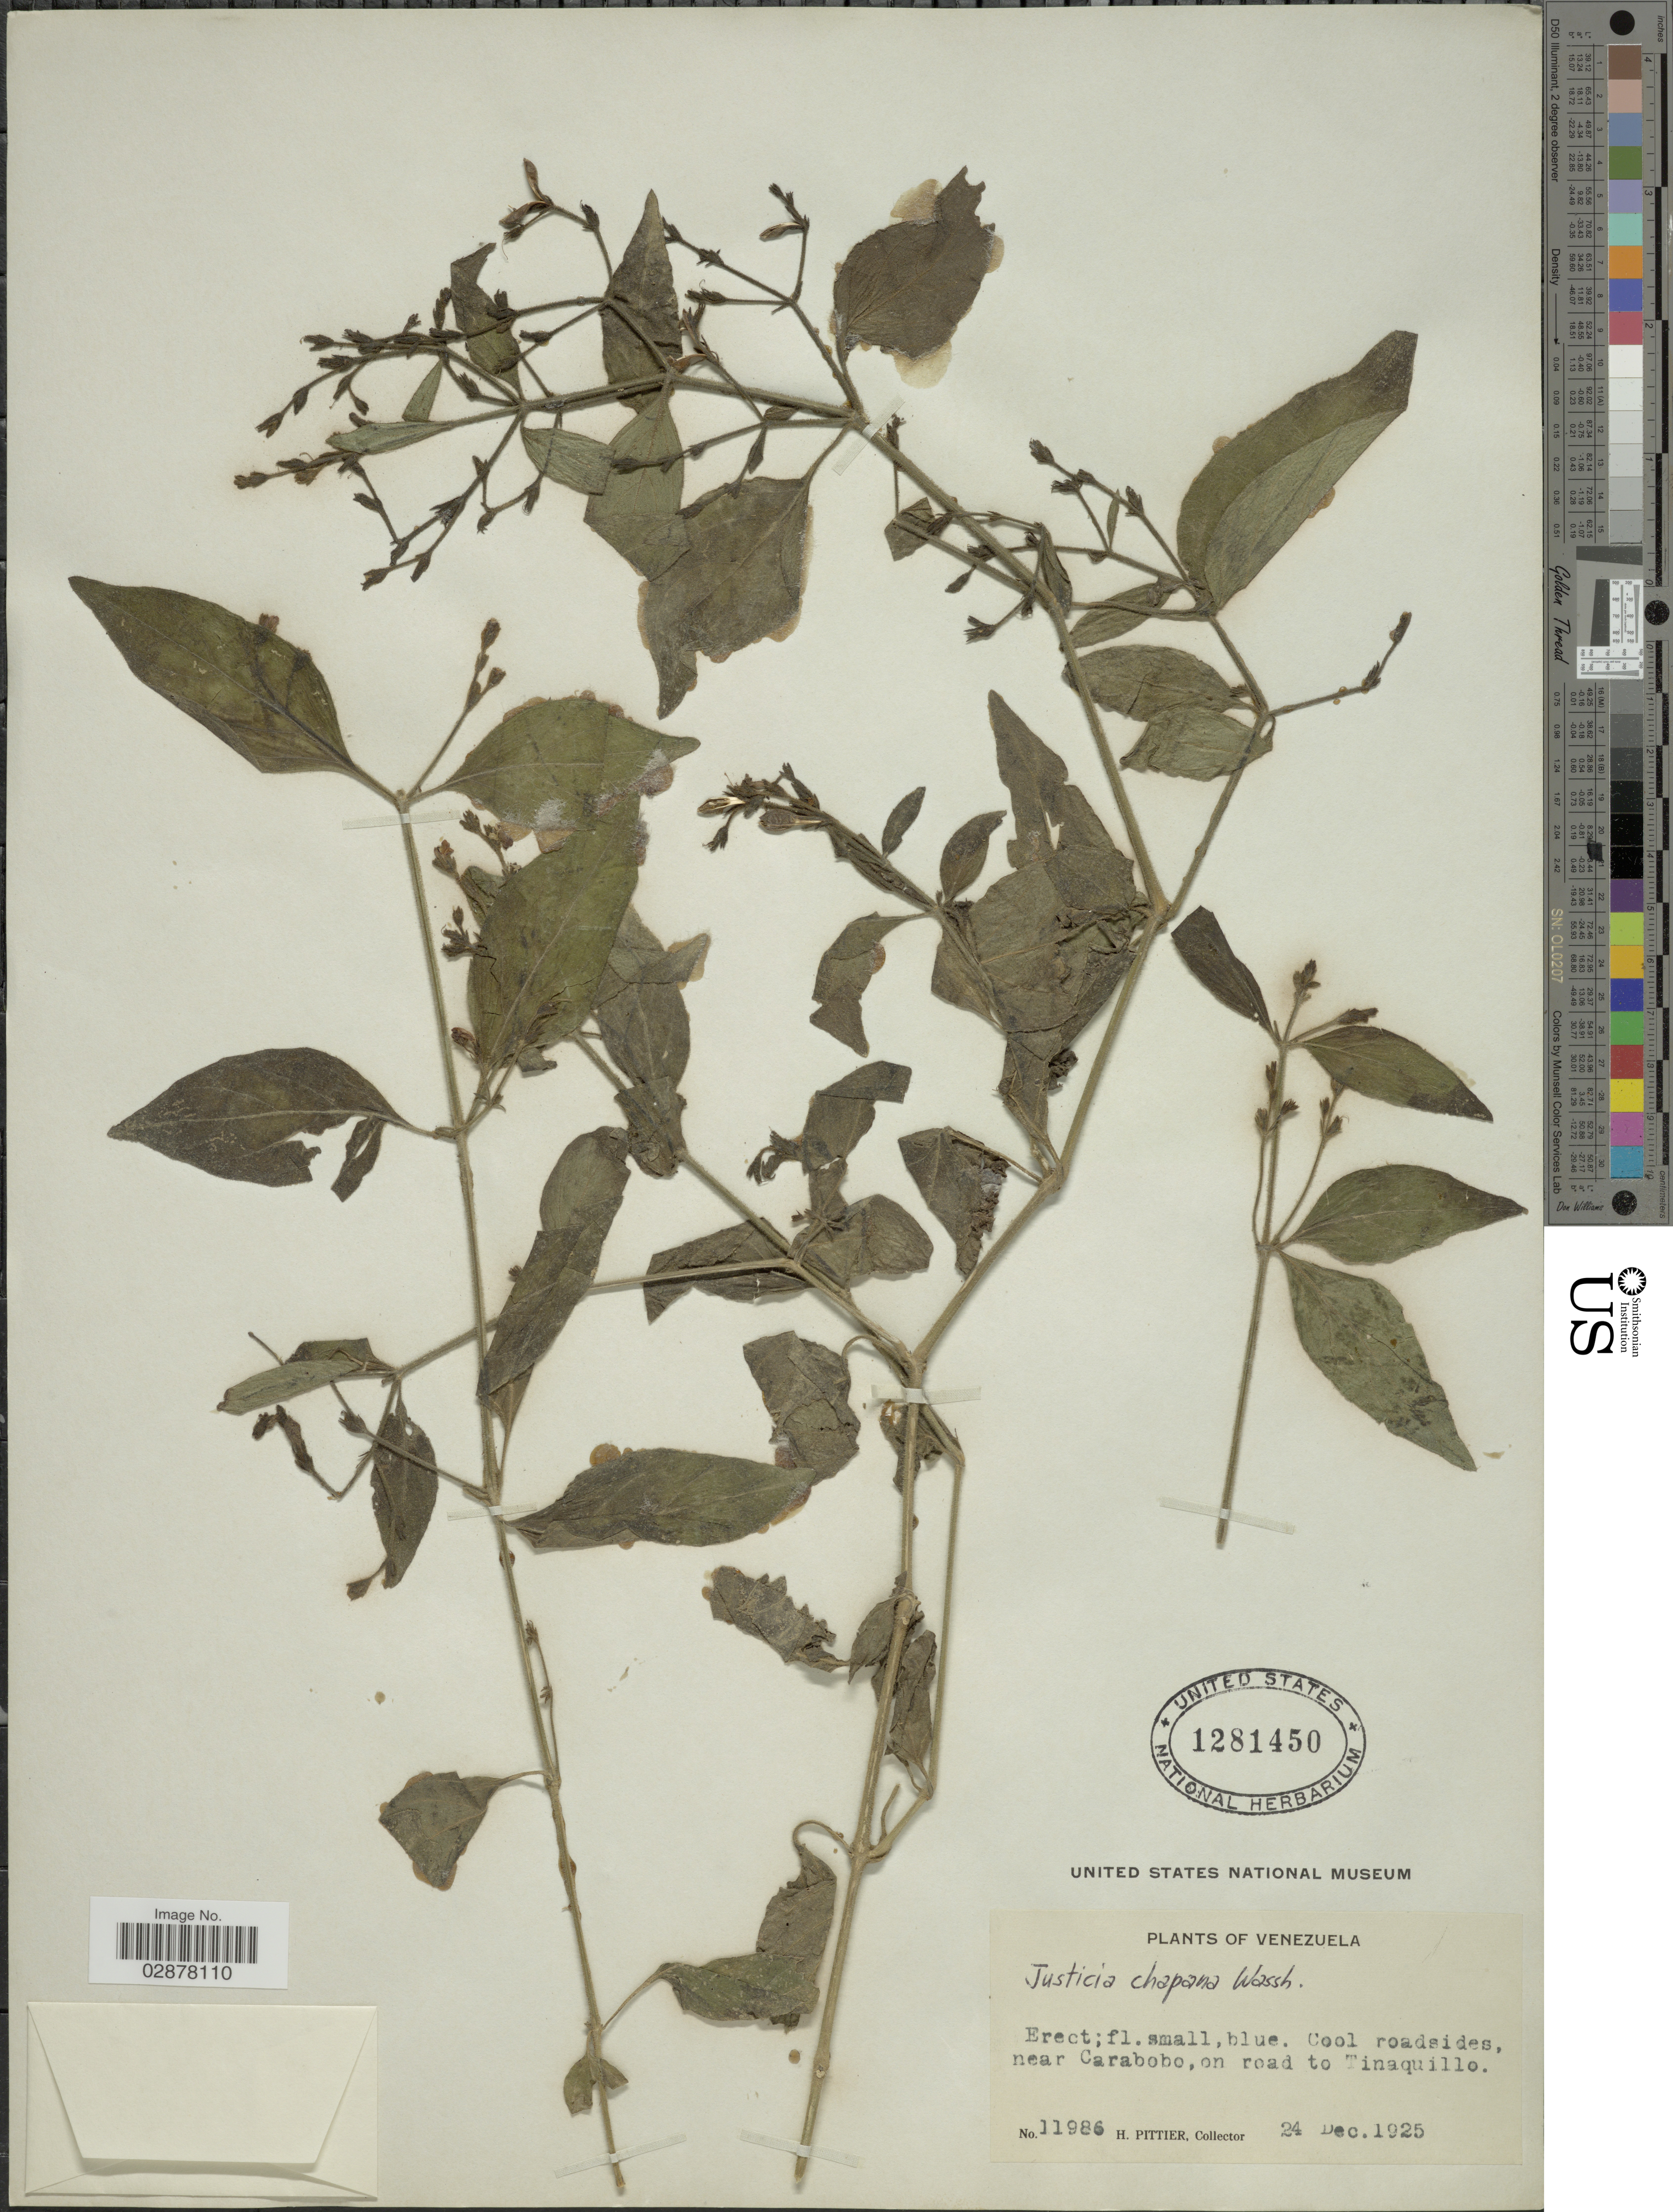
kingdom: Plantae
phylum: Tracheophyta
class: Magnoliopsida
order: Lamiales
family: Acanthaceae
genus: Justicia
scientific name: Justicia chapana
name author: Wassh.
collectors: H. F. Pittier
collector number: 11986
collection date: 1925-12-24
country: Venezuela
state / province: Carabobo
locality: Cool roadsides, near Carabobo, on road to Tinaquillo.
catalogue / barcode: US 1281450